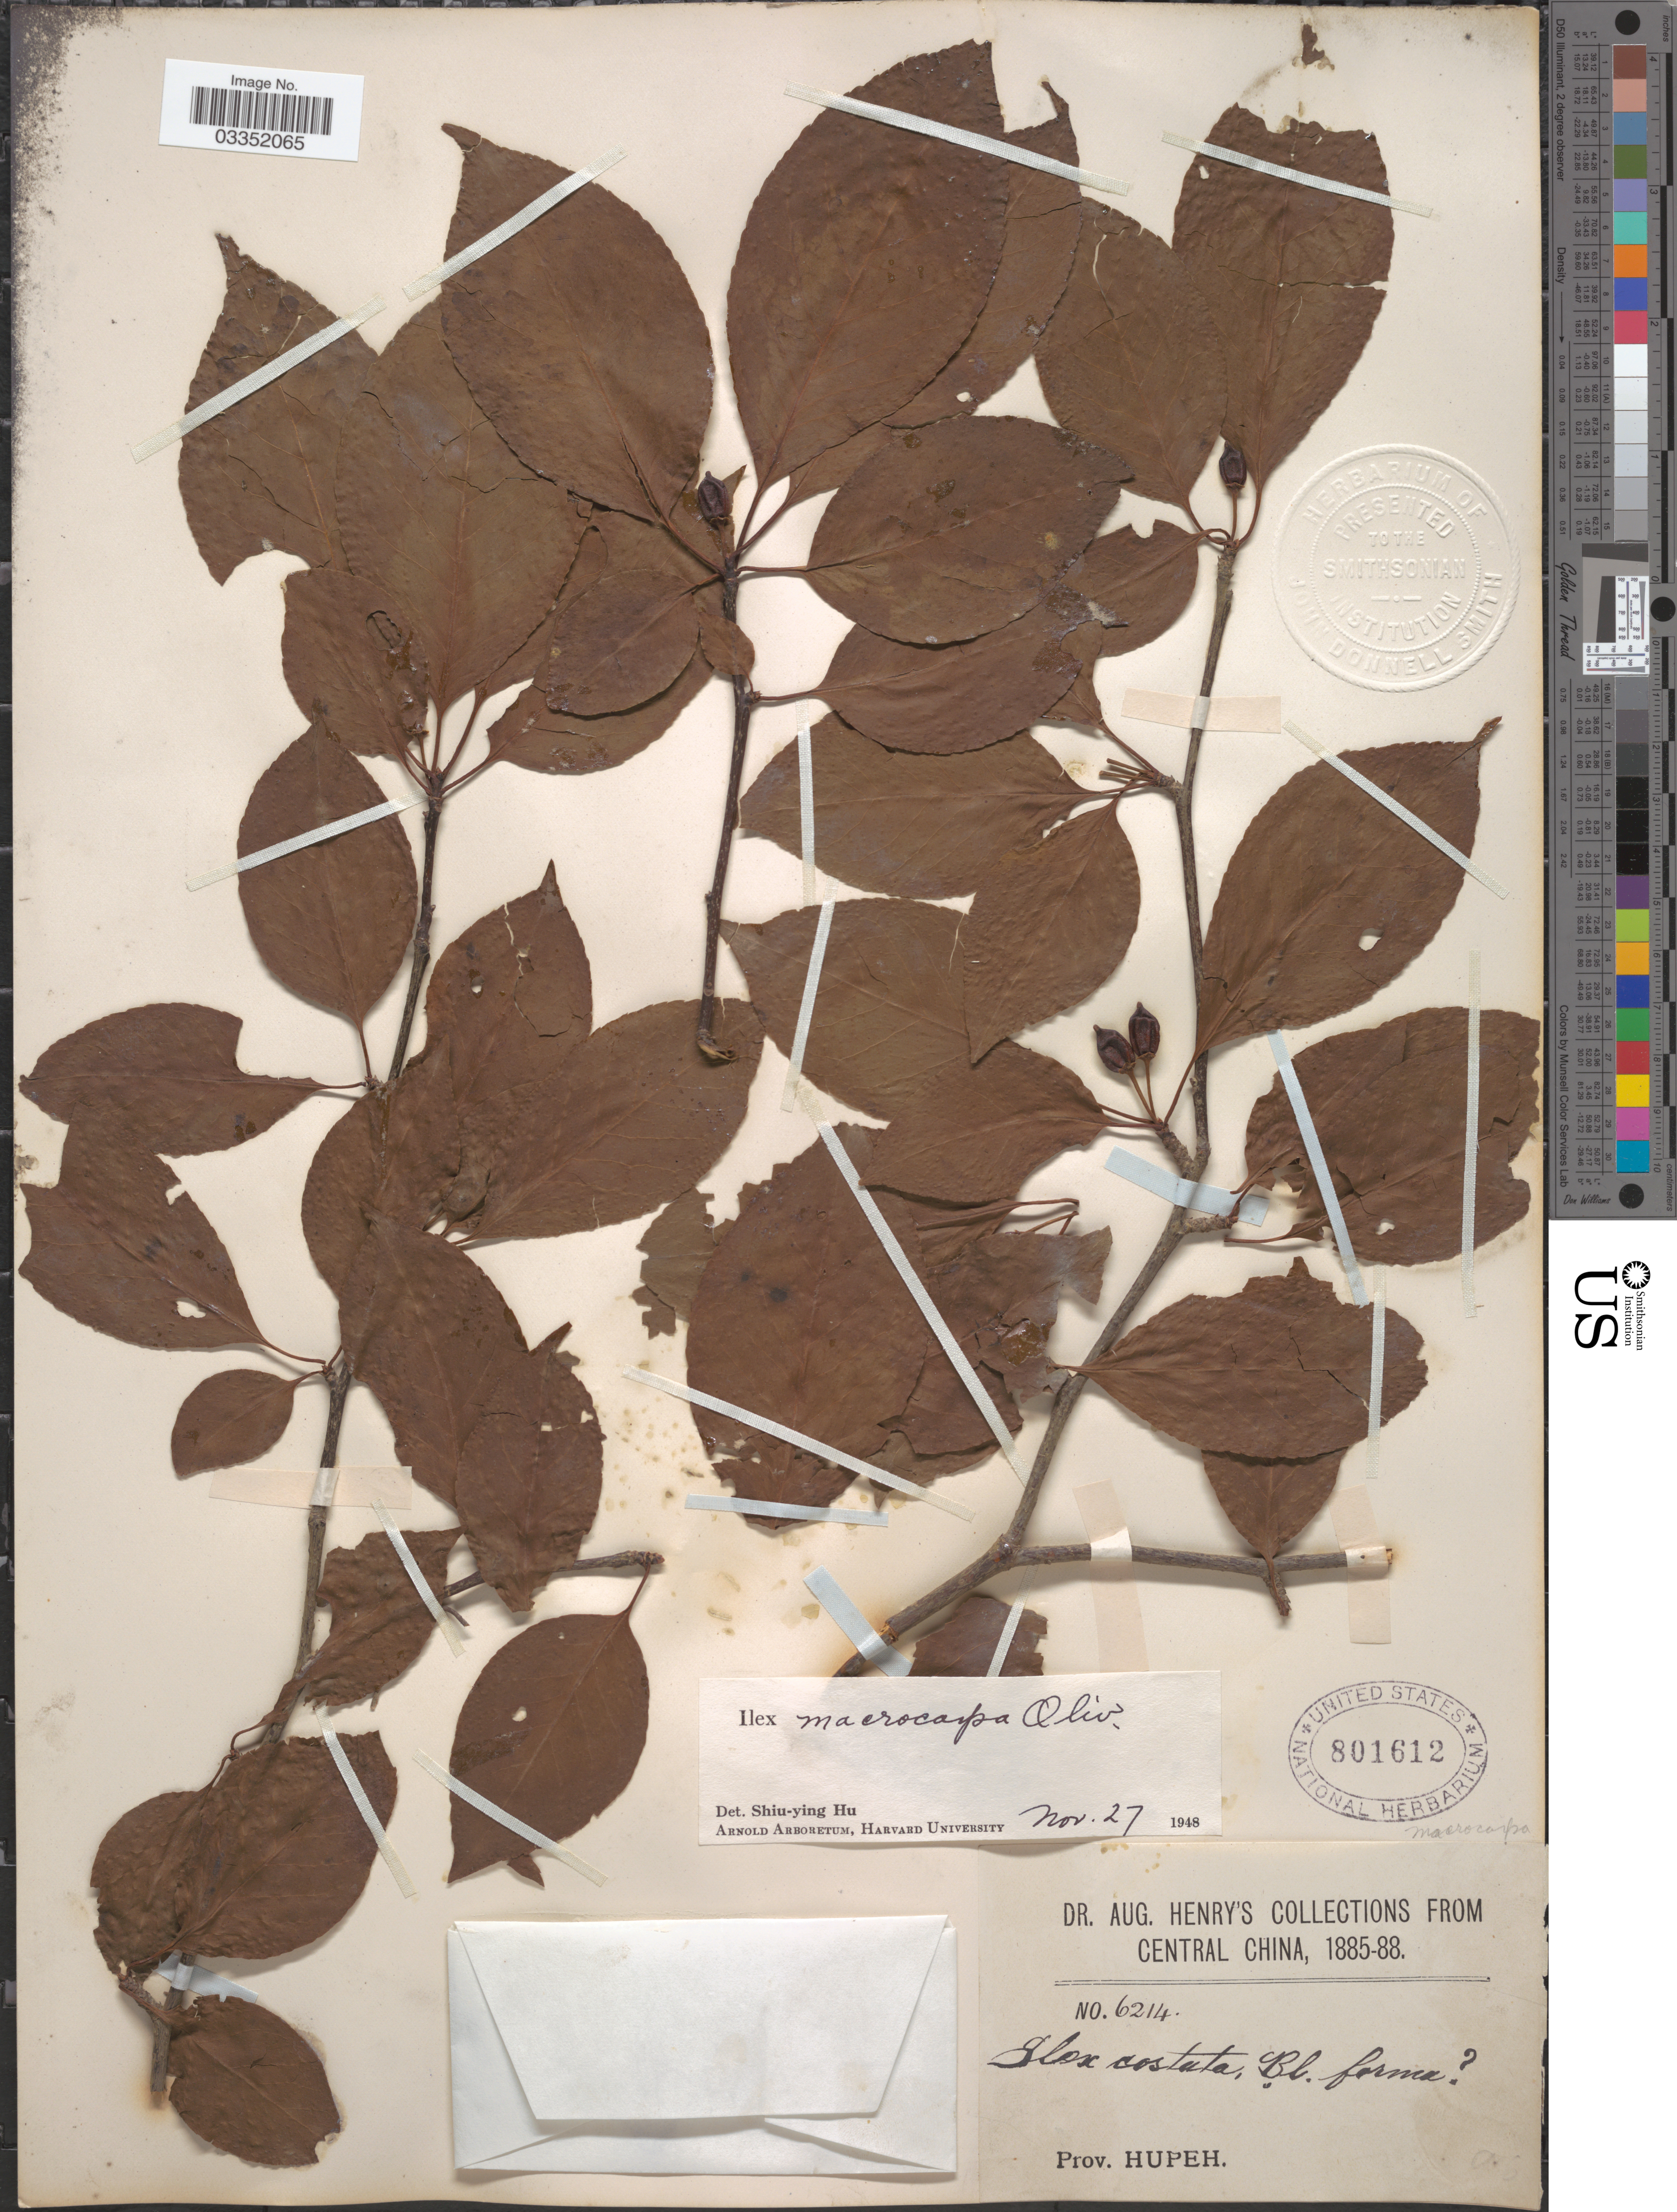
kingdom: Plantae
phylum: Tracheophyta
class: Magnoliopsida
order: Aquifoliales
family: Aquifoliaceae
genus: Ilex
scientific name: Ilex macrocarpa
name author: Oliv.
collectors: A. Henry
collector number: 6214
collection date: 1885/1888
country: China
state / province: Hubei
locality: Central China. Hupeh.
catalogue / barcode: US 801612